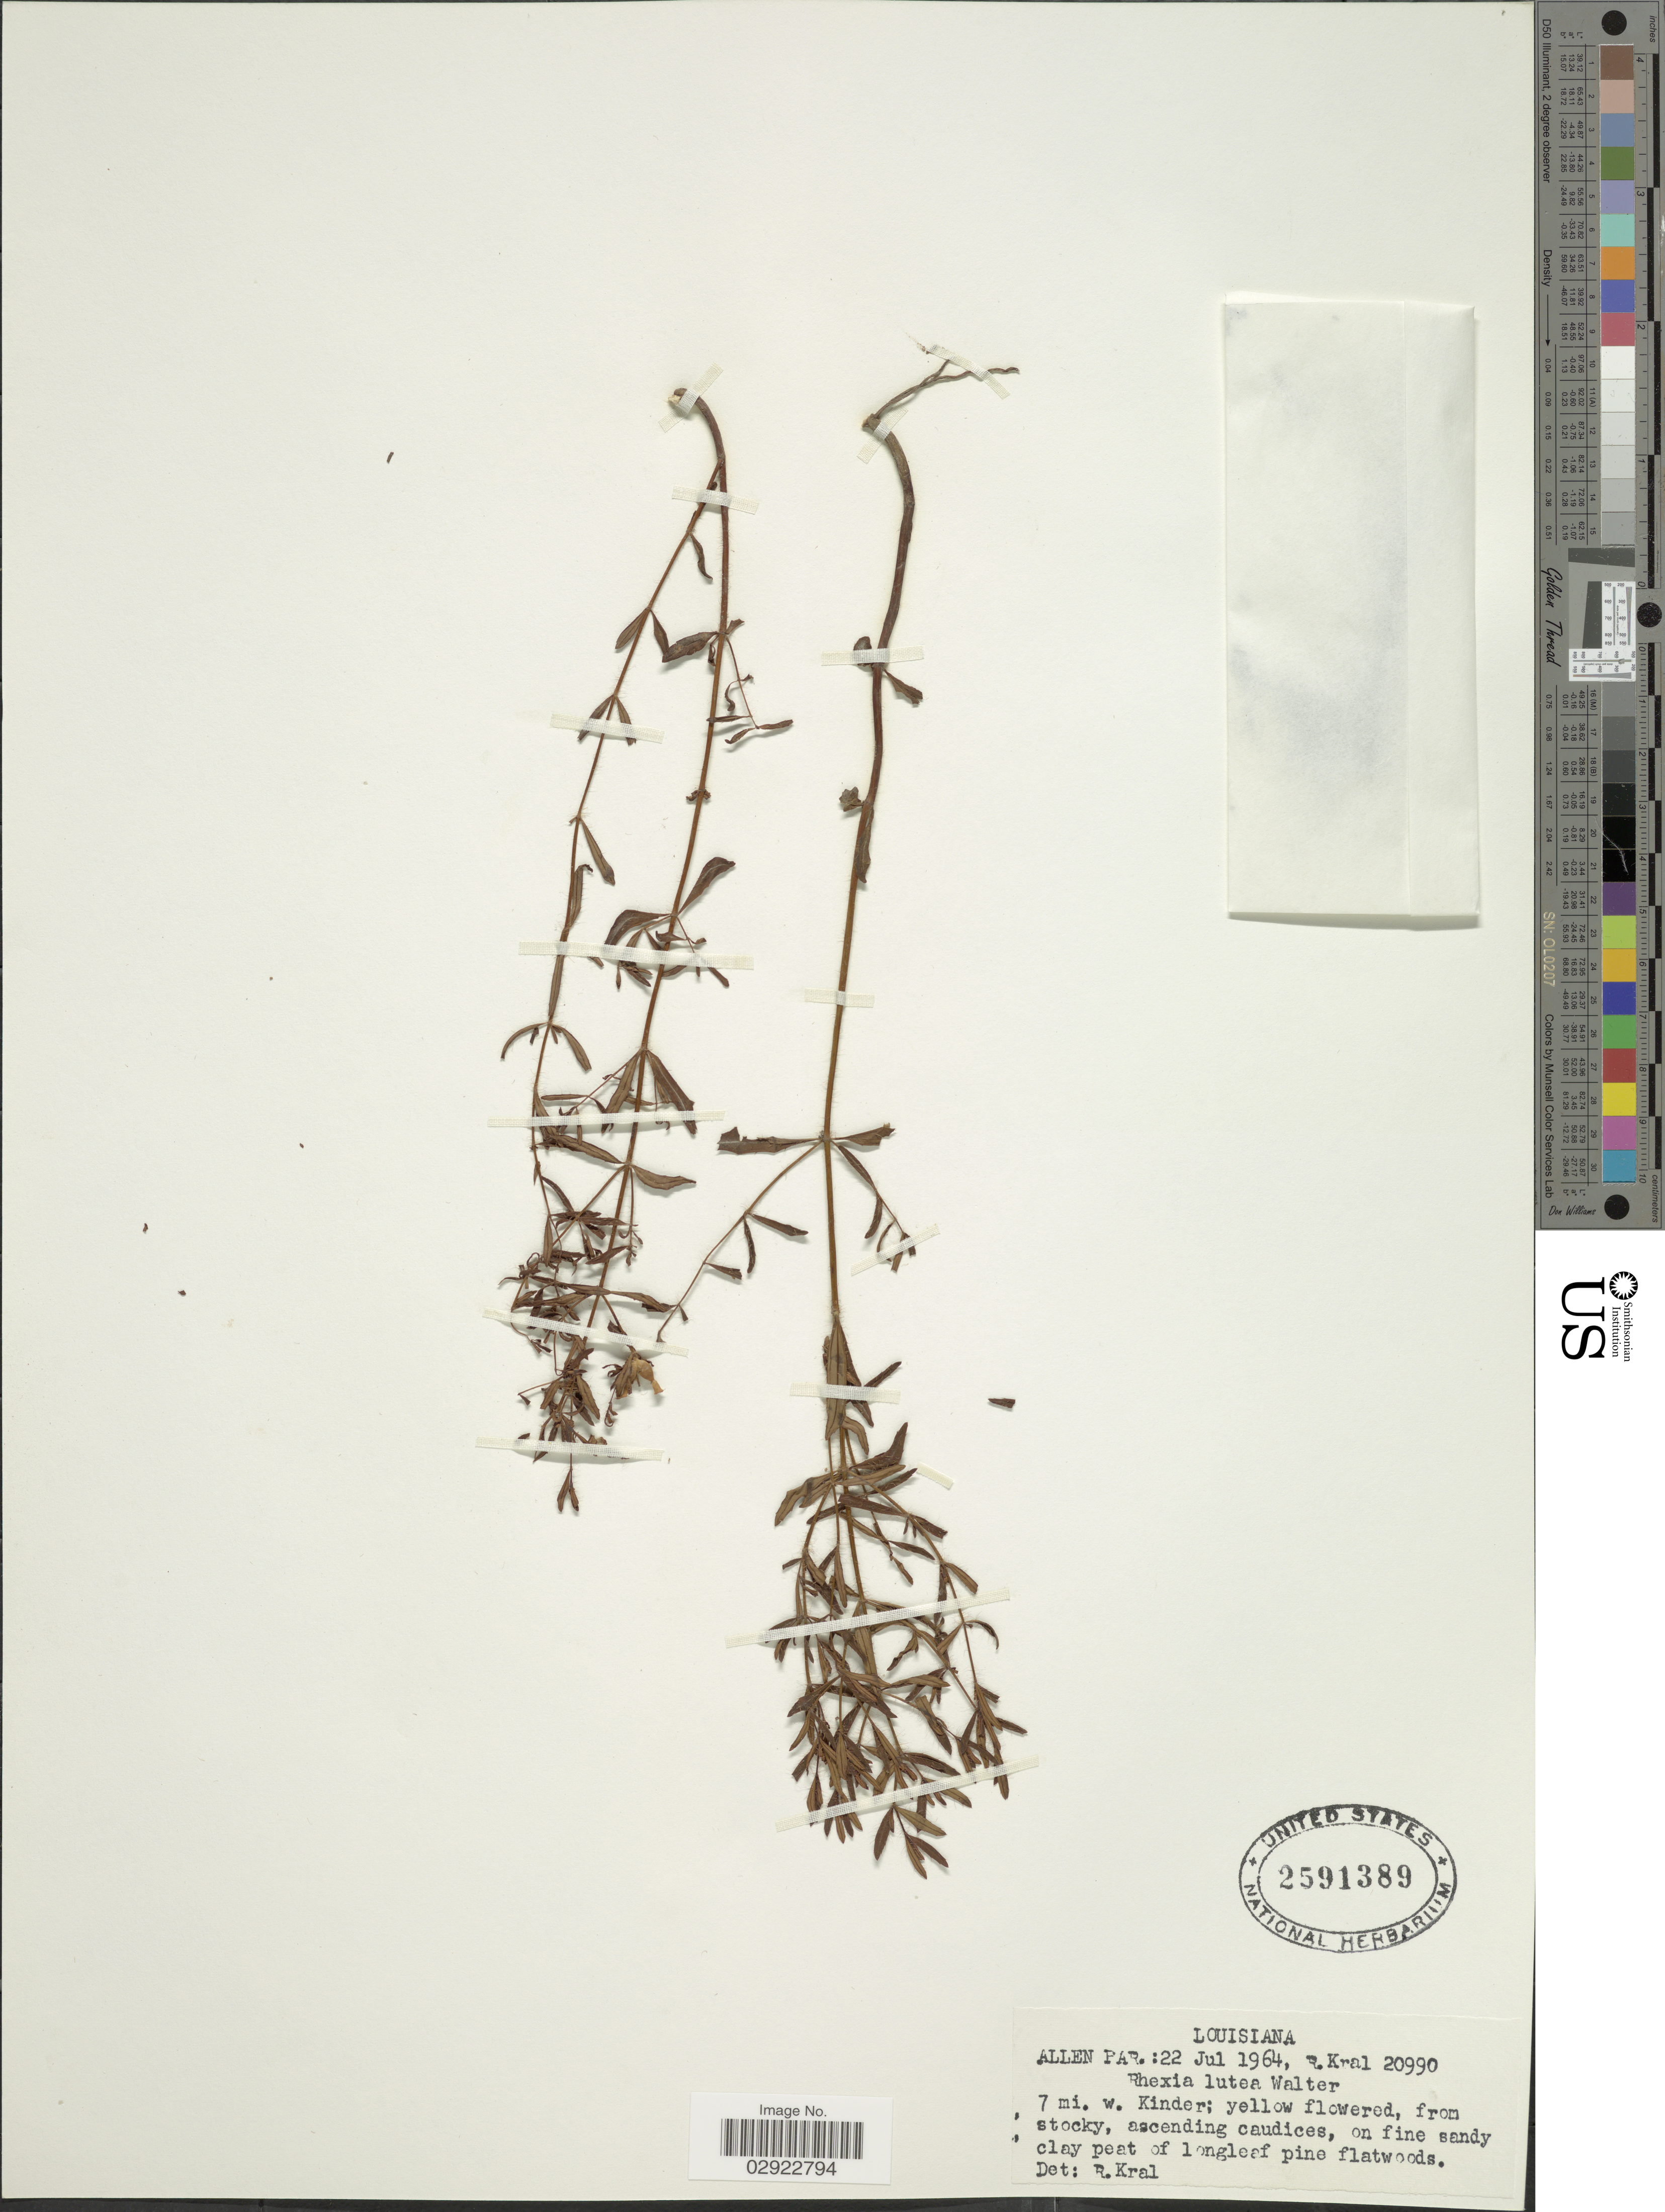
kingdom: Plantae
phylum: Tracheophyta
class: Magnoliopsida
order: Myrtales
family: Melastomataceae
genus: Rhexia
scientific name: Rhexia lutea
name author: Walter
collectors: R. Kral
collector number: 20990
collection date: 1964-07-22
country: United States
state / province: Louisiana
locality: Allen Par. 7 mi. w. Kinder.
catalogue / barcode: US 2591389